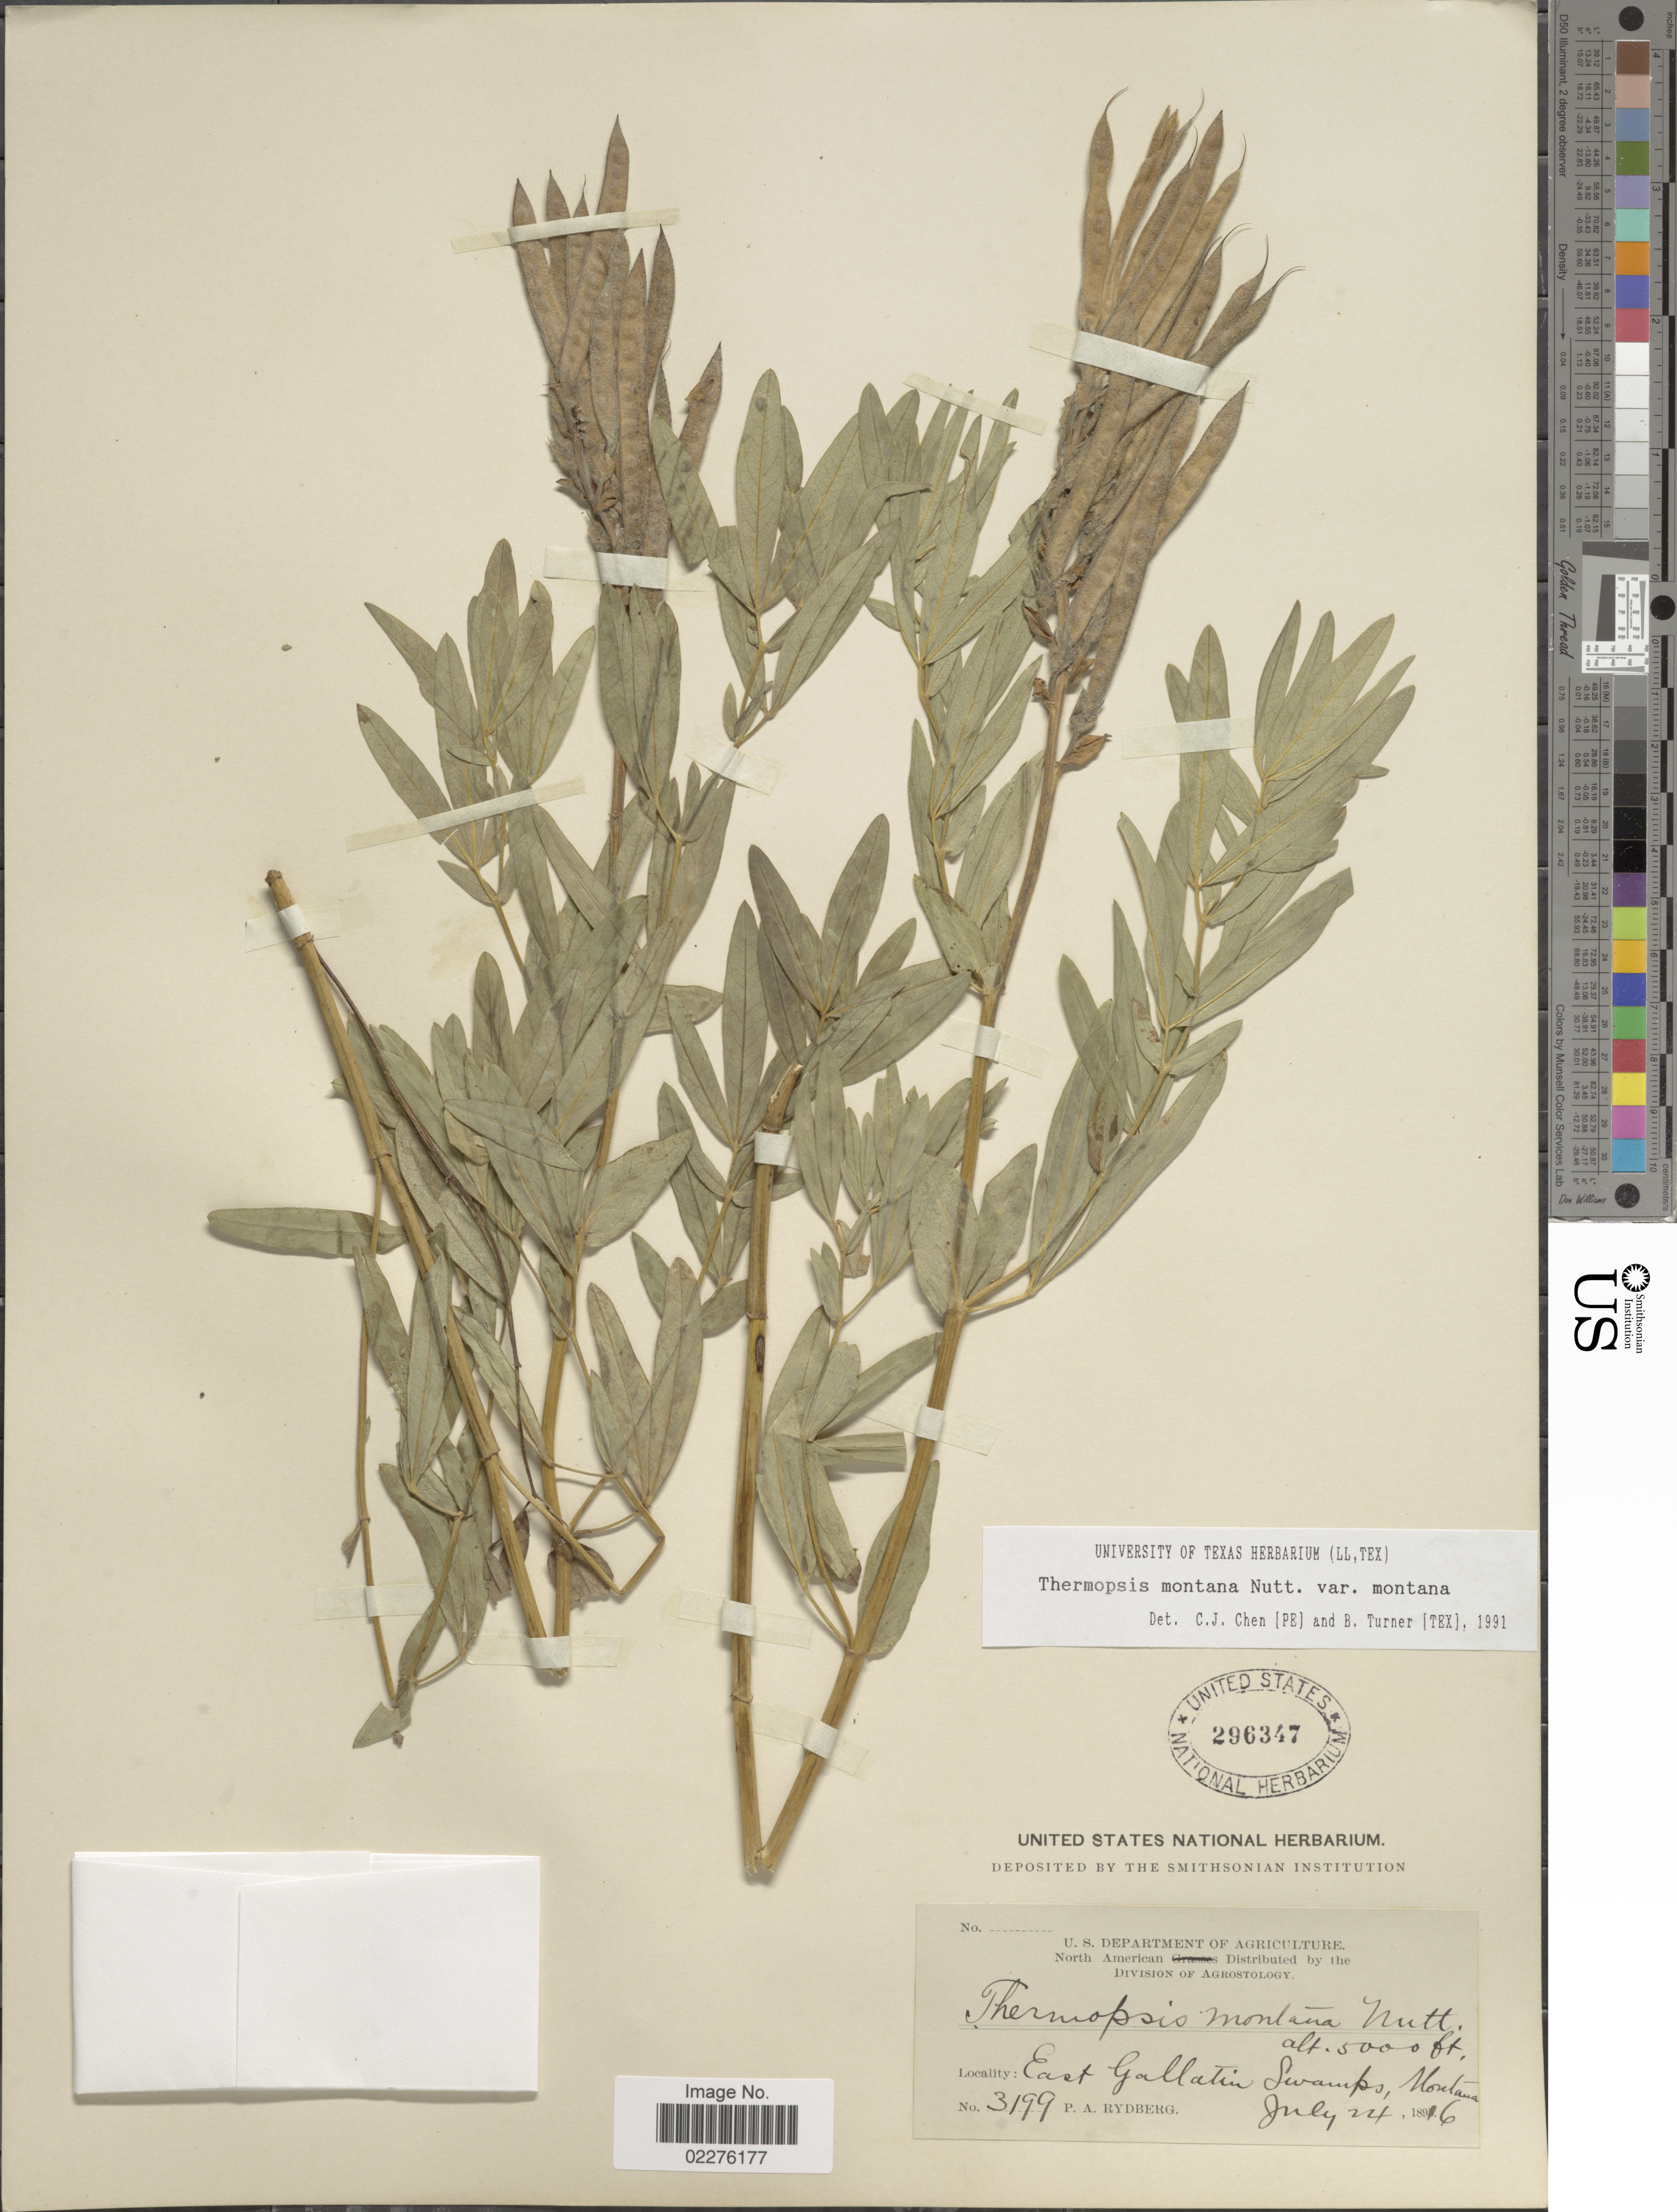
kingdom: Plantae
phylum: Tracheophyta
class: Magnoliopsida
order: Fabales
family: Fabaceae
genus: Thermopsis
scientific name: Thermopsis montana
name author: Nutt.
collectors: P. A. Rydberg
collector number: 3199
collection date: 1816-07-24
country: United States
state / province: Montana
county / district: Gallatin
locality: East Gallatin Swamps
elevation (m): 1524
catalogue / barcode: US 296347